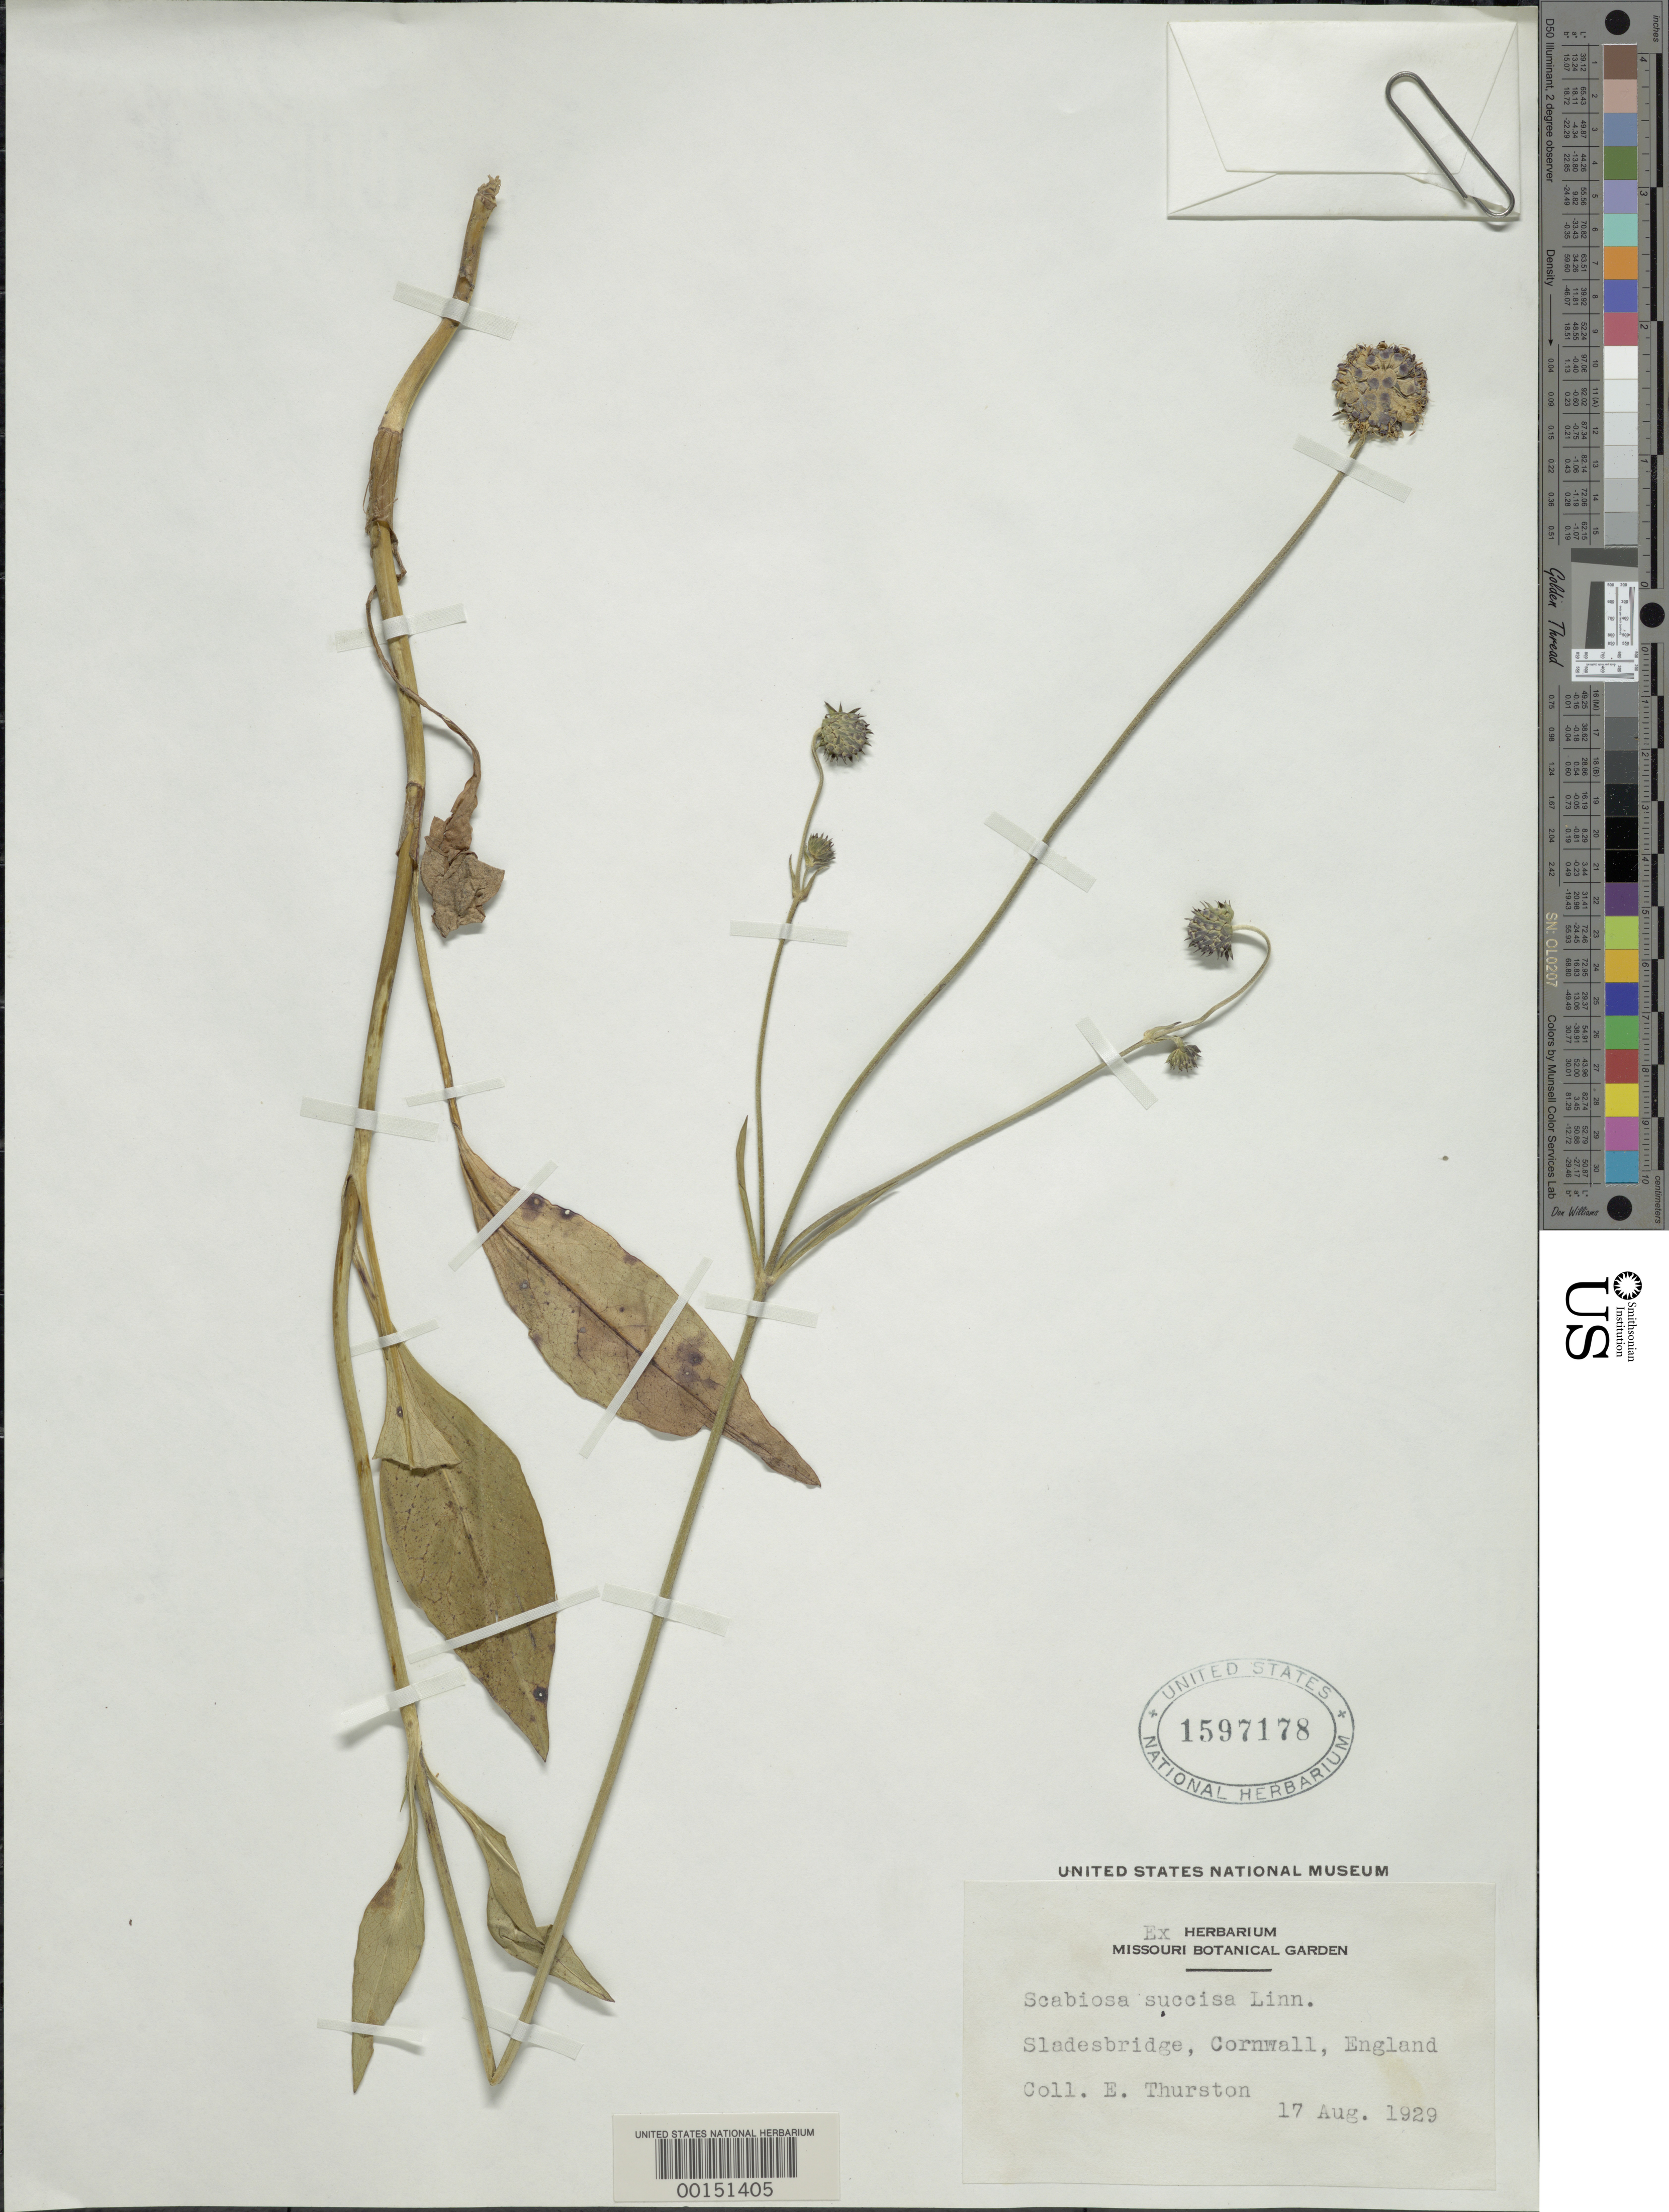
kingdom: Plantae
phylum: Tracheophyta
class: Magnoliopsida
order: Dipsacales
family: Caprifoliaceae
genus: Scabiosa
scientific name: Scabiosa succisa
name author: L.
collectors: E. Thurston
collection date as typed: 17 Aug 1929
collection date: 1929-08-17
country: United Kingdom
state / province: England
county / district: Cornwall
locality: Sladesbridge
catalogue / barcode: US 1597178